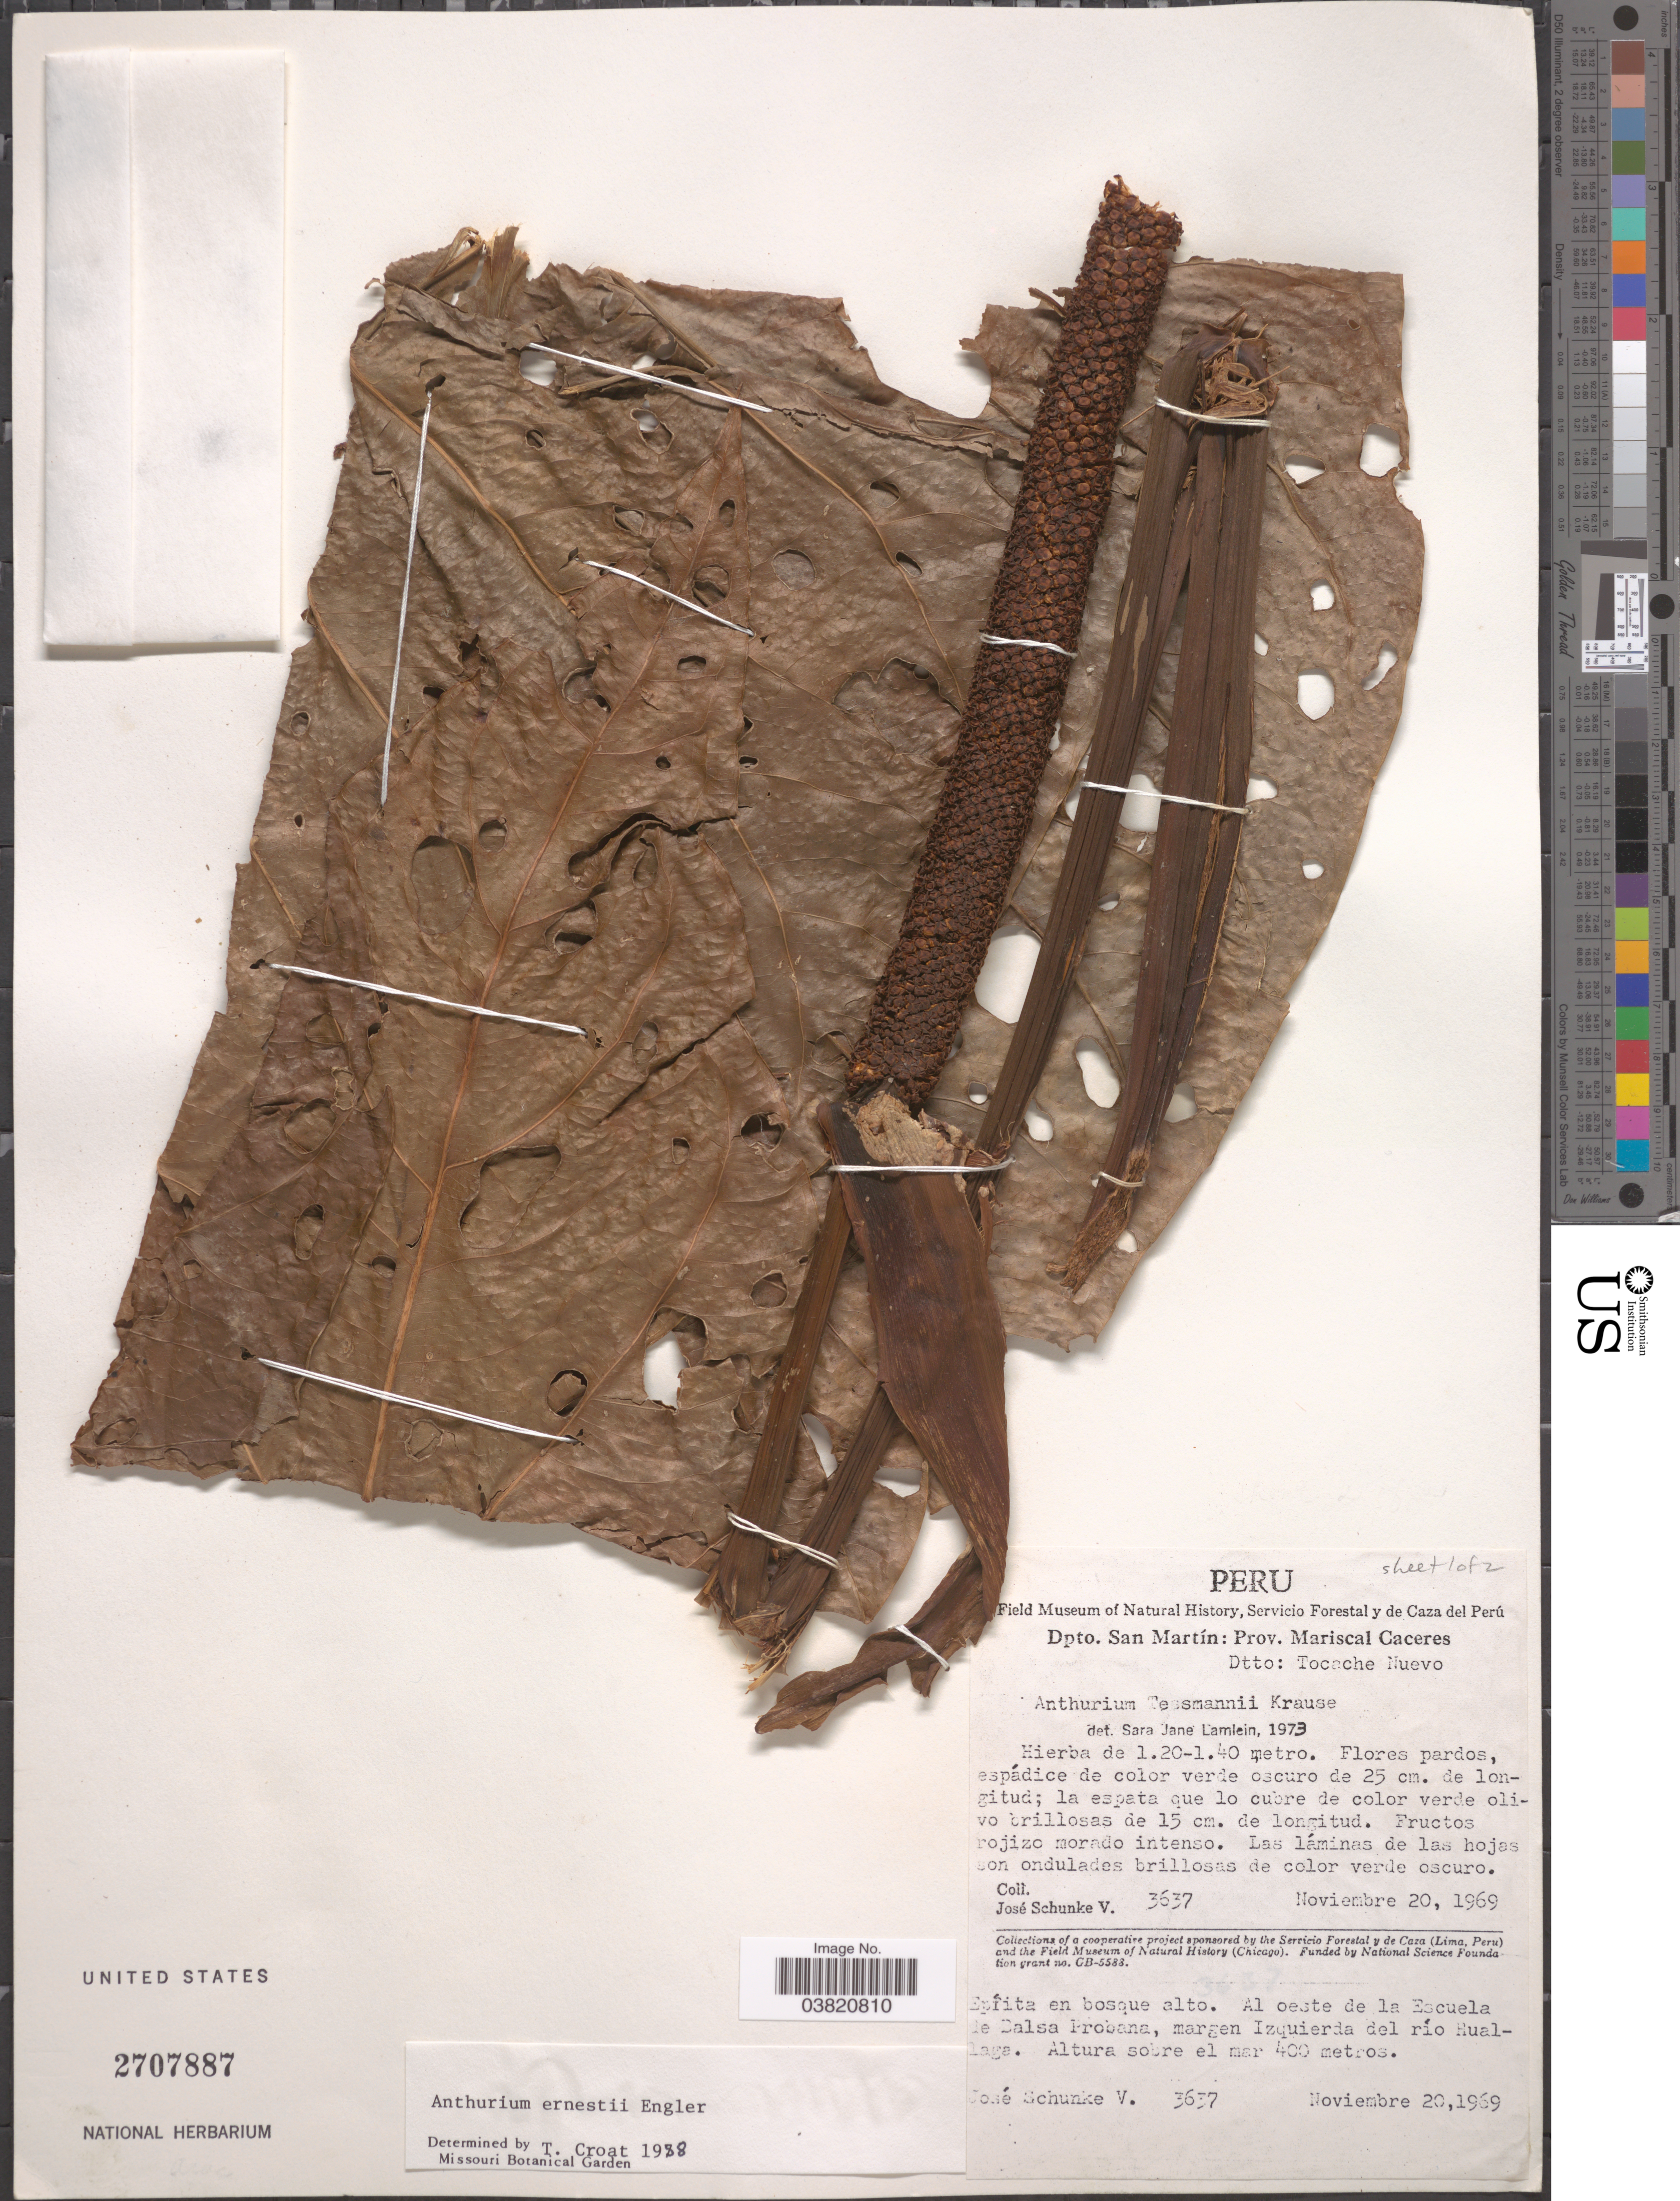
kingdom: Plantae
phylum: Tracheophyta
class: Liliopsida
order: Alismatales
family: Araceae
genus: Anthurium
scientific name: Anthurium eminens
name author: Schott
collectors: J. Schunke Vigo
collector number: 3637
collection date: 1969-11-20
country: Peru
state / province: San Martín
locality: Dpto. San Martín: Prov. Mariscal Caceres. Dtto: Tocache Nuevo. Al oeste de la Escuela de Balsa Probana, margen Izquierda del río Huallaga.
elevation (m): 400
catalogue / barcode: US 2707887